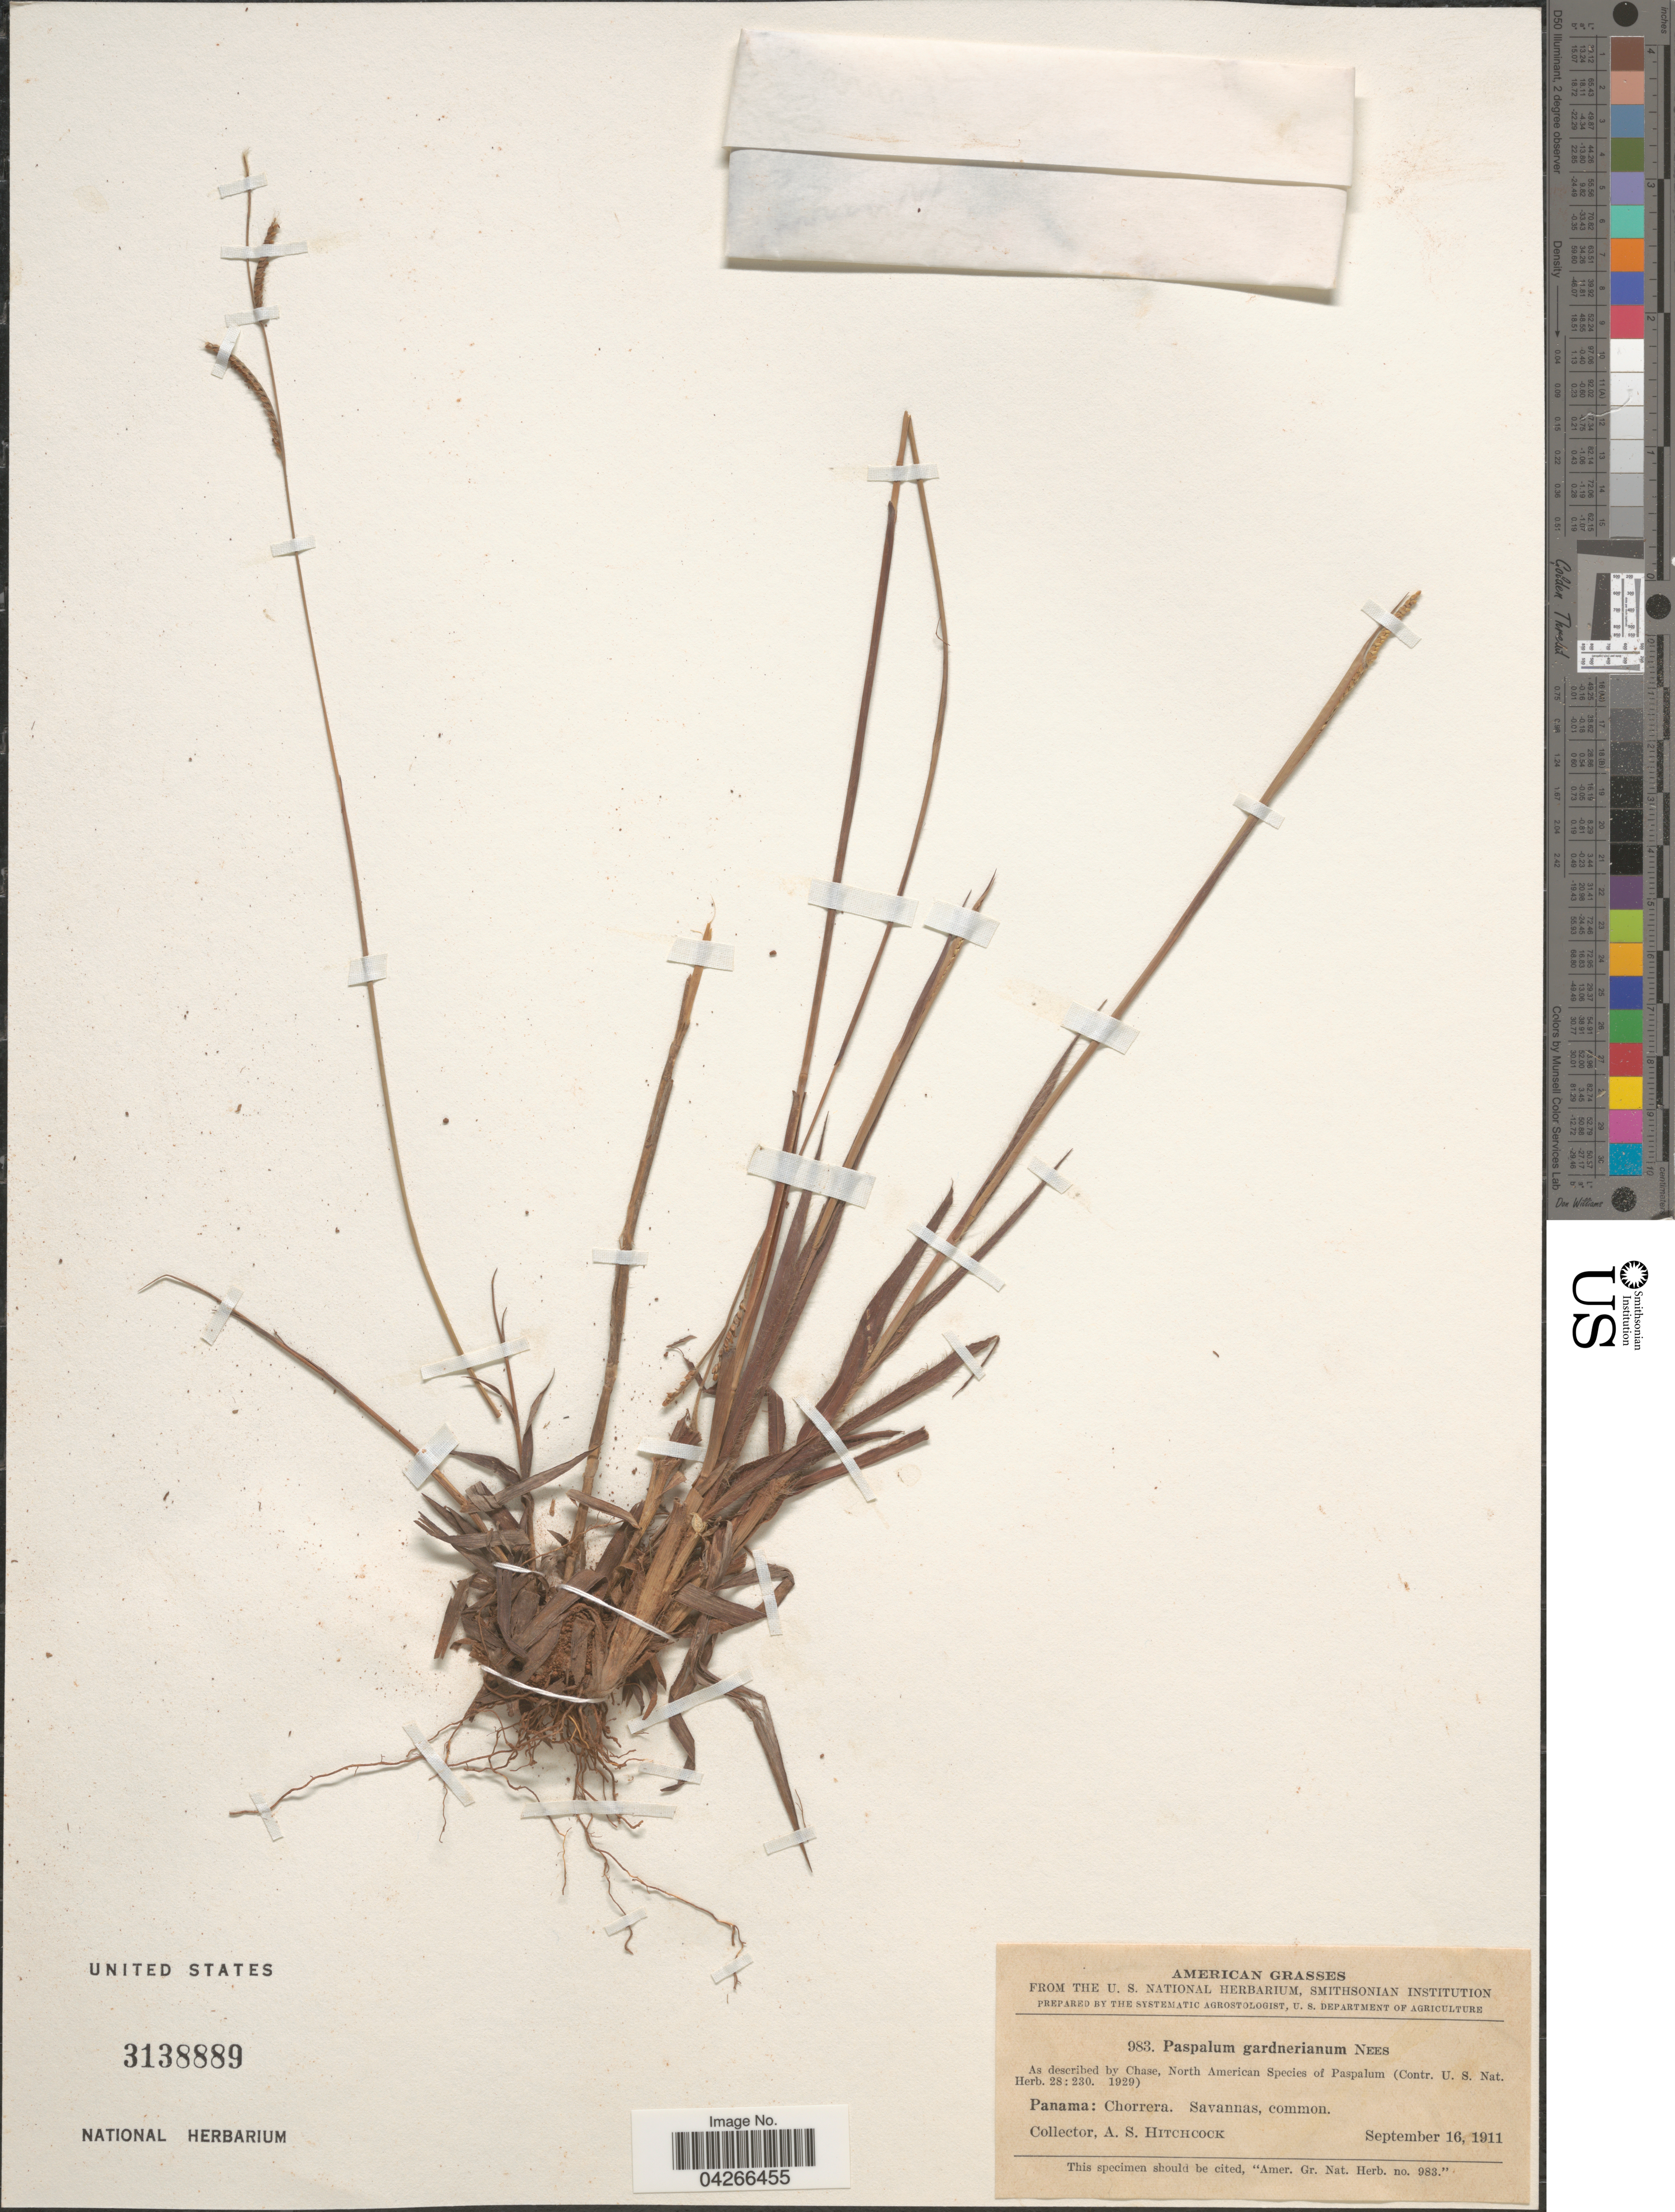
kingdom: Plantae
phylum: Tracheophyta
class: Liliopsida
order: Poales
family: Poaceae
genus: Paspalum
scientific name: Paspalum gardnerianum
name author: Nees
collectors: A. S. Hitchcock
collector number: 983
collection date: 1911-09-16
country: Panama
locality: Chorrera. Savannas, common.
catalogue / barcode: US 3138889